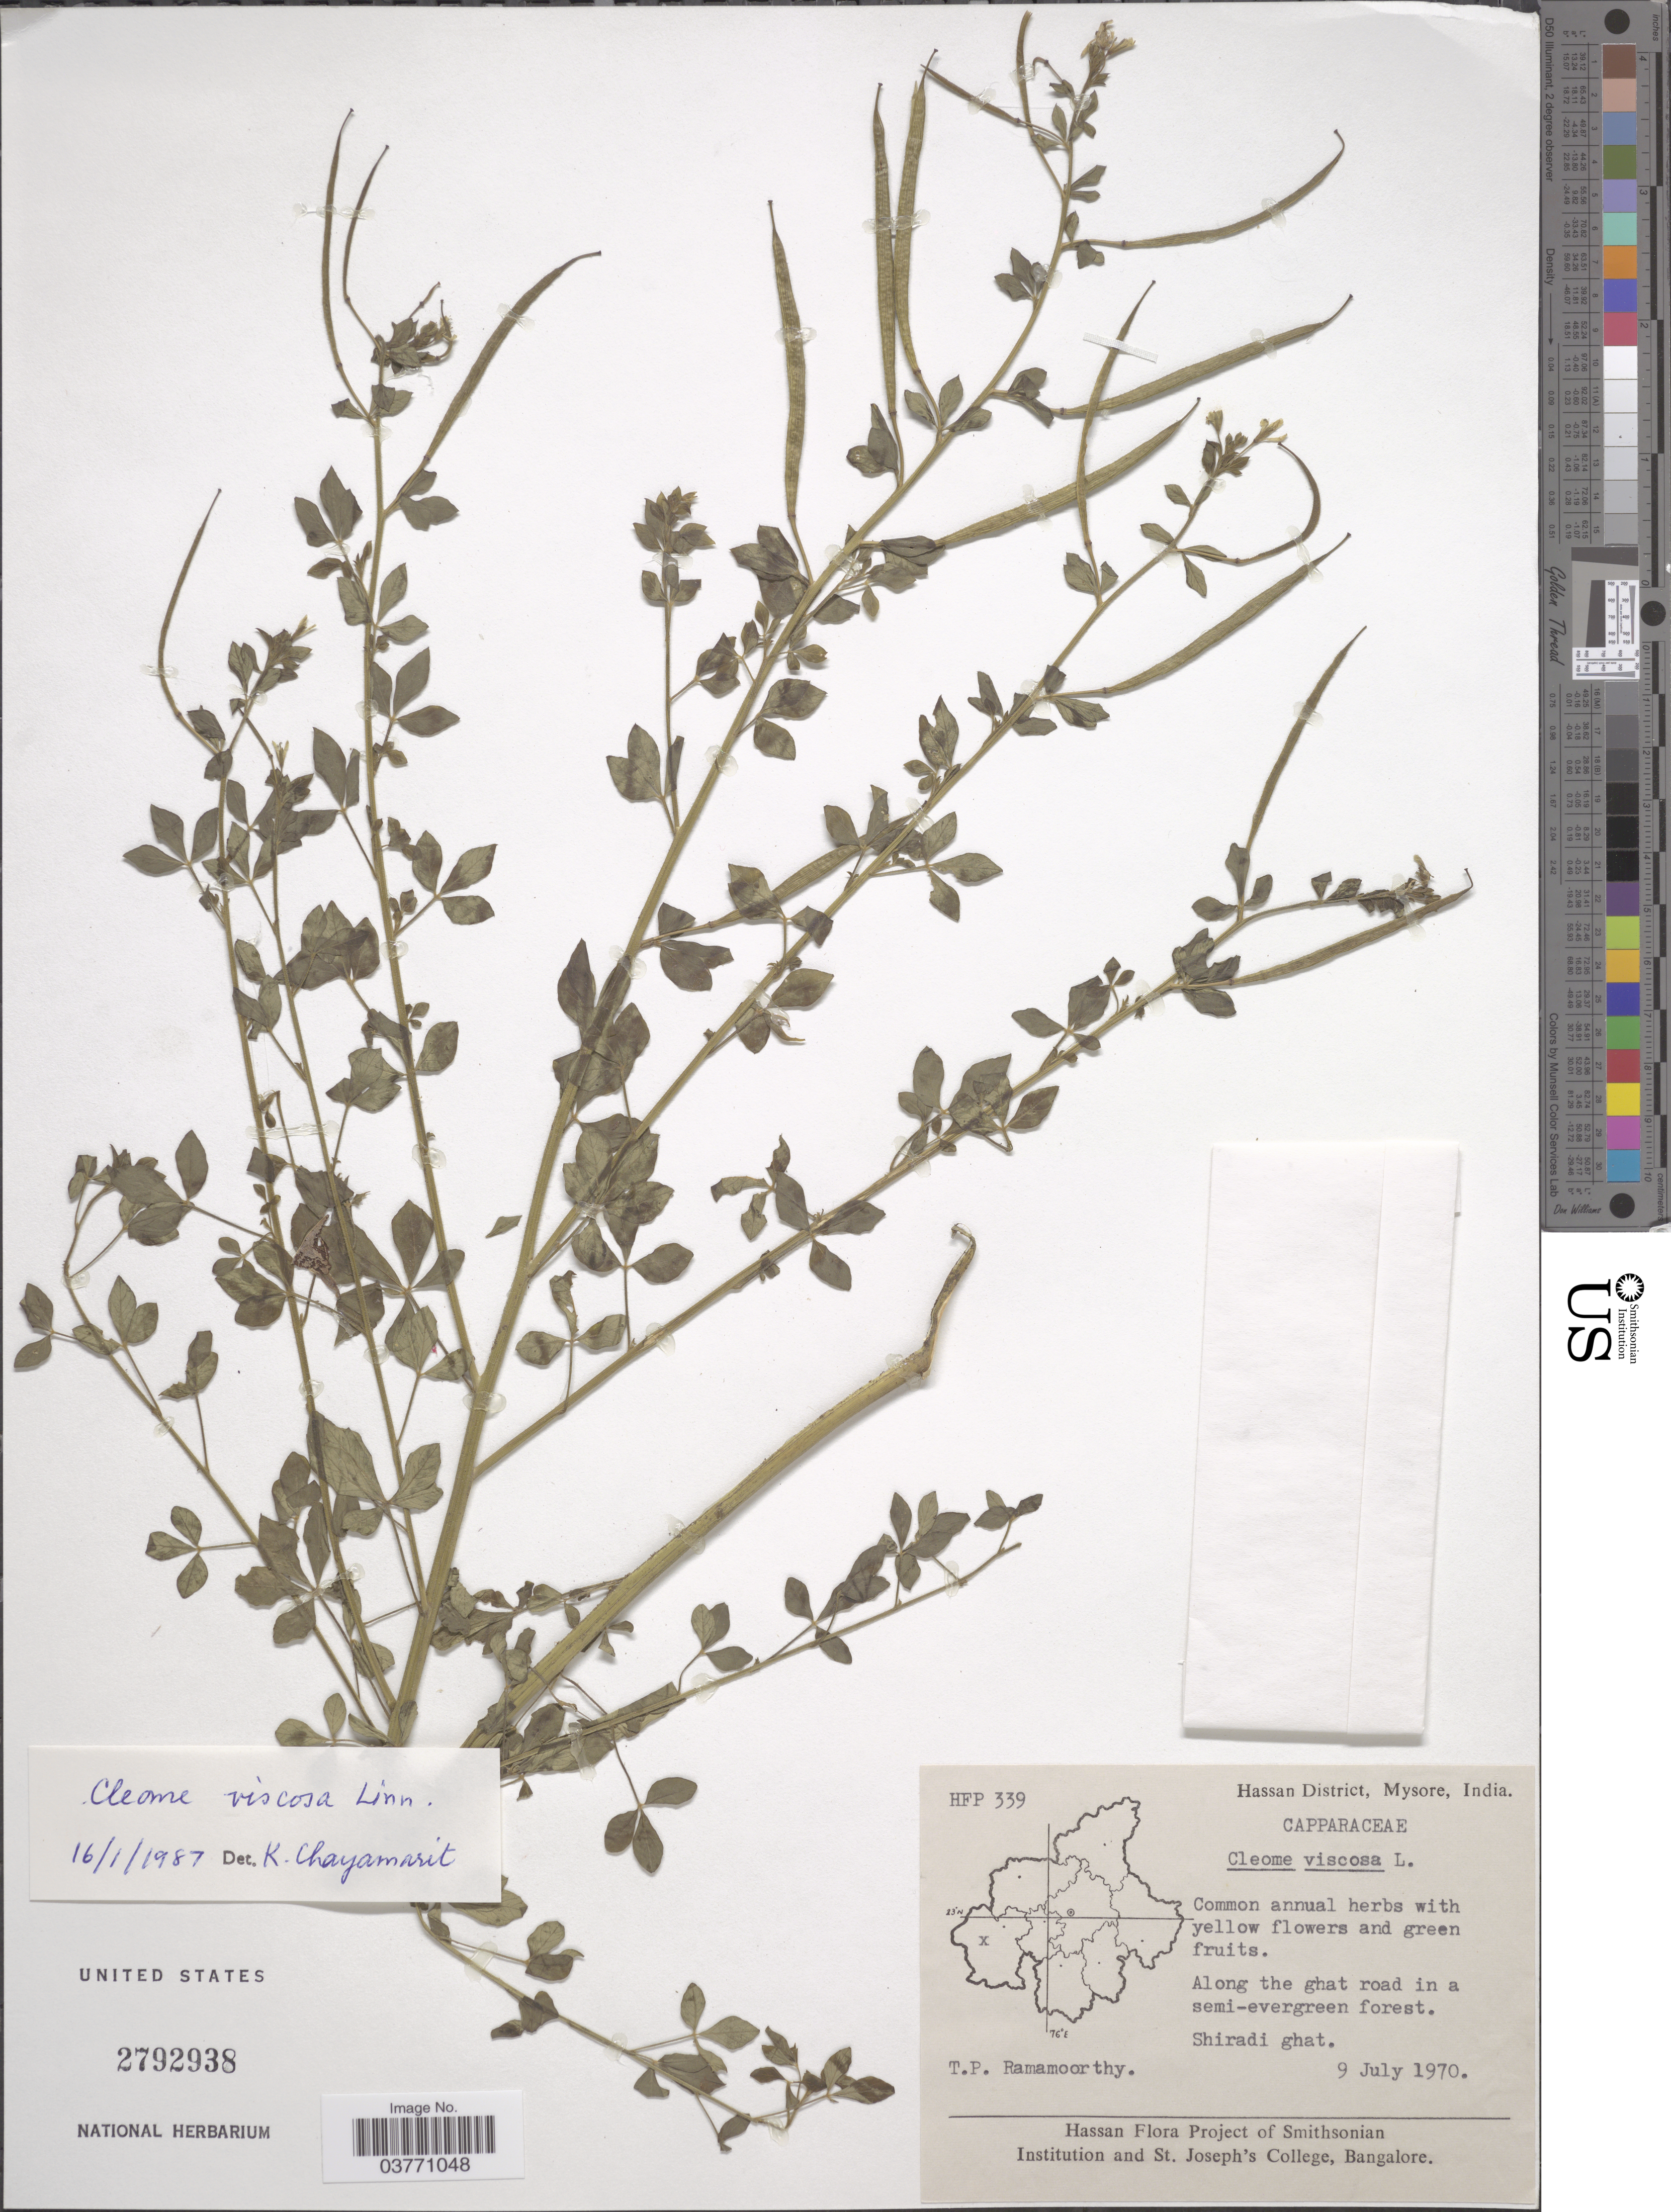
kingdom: Plantae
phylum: Tracheophyta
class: Magnoliopsida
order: Brassicales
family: Cleomaceae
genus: Arivela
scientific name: Arivela viscosa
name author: (L.) Raf.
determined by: Strong, M. T., (US), Smithsonian Institution - National Museum of Natural History (UNITED STATES)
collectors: T. P. Ramamoorthy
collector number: HFP339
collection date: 1970-07-09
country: India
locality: Hassan District, Mysore. Along the ghat road in a semi-evergreen forest. Shiradi ghat.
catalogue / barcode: US 2792938